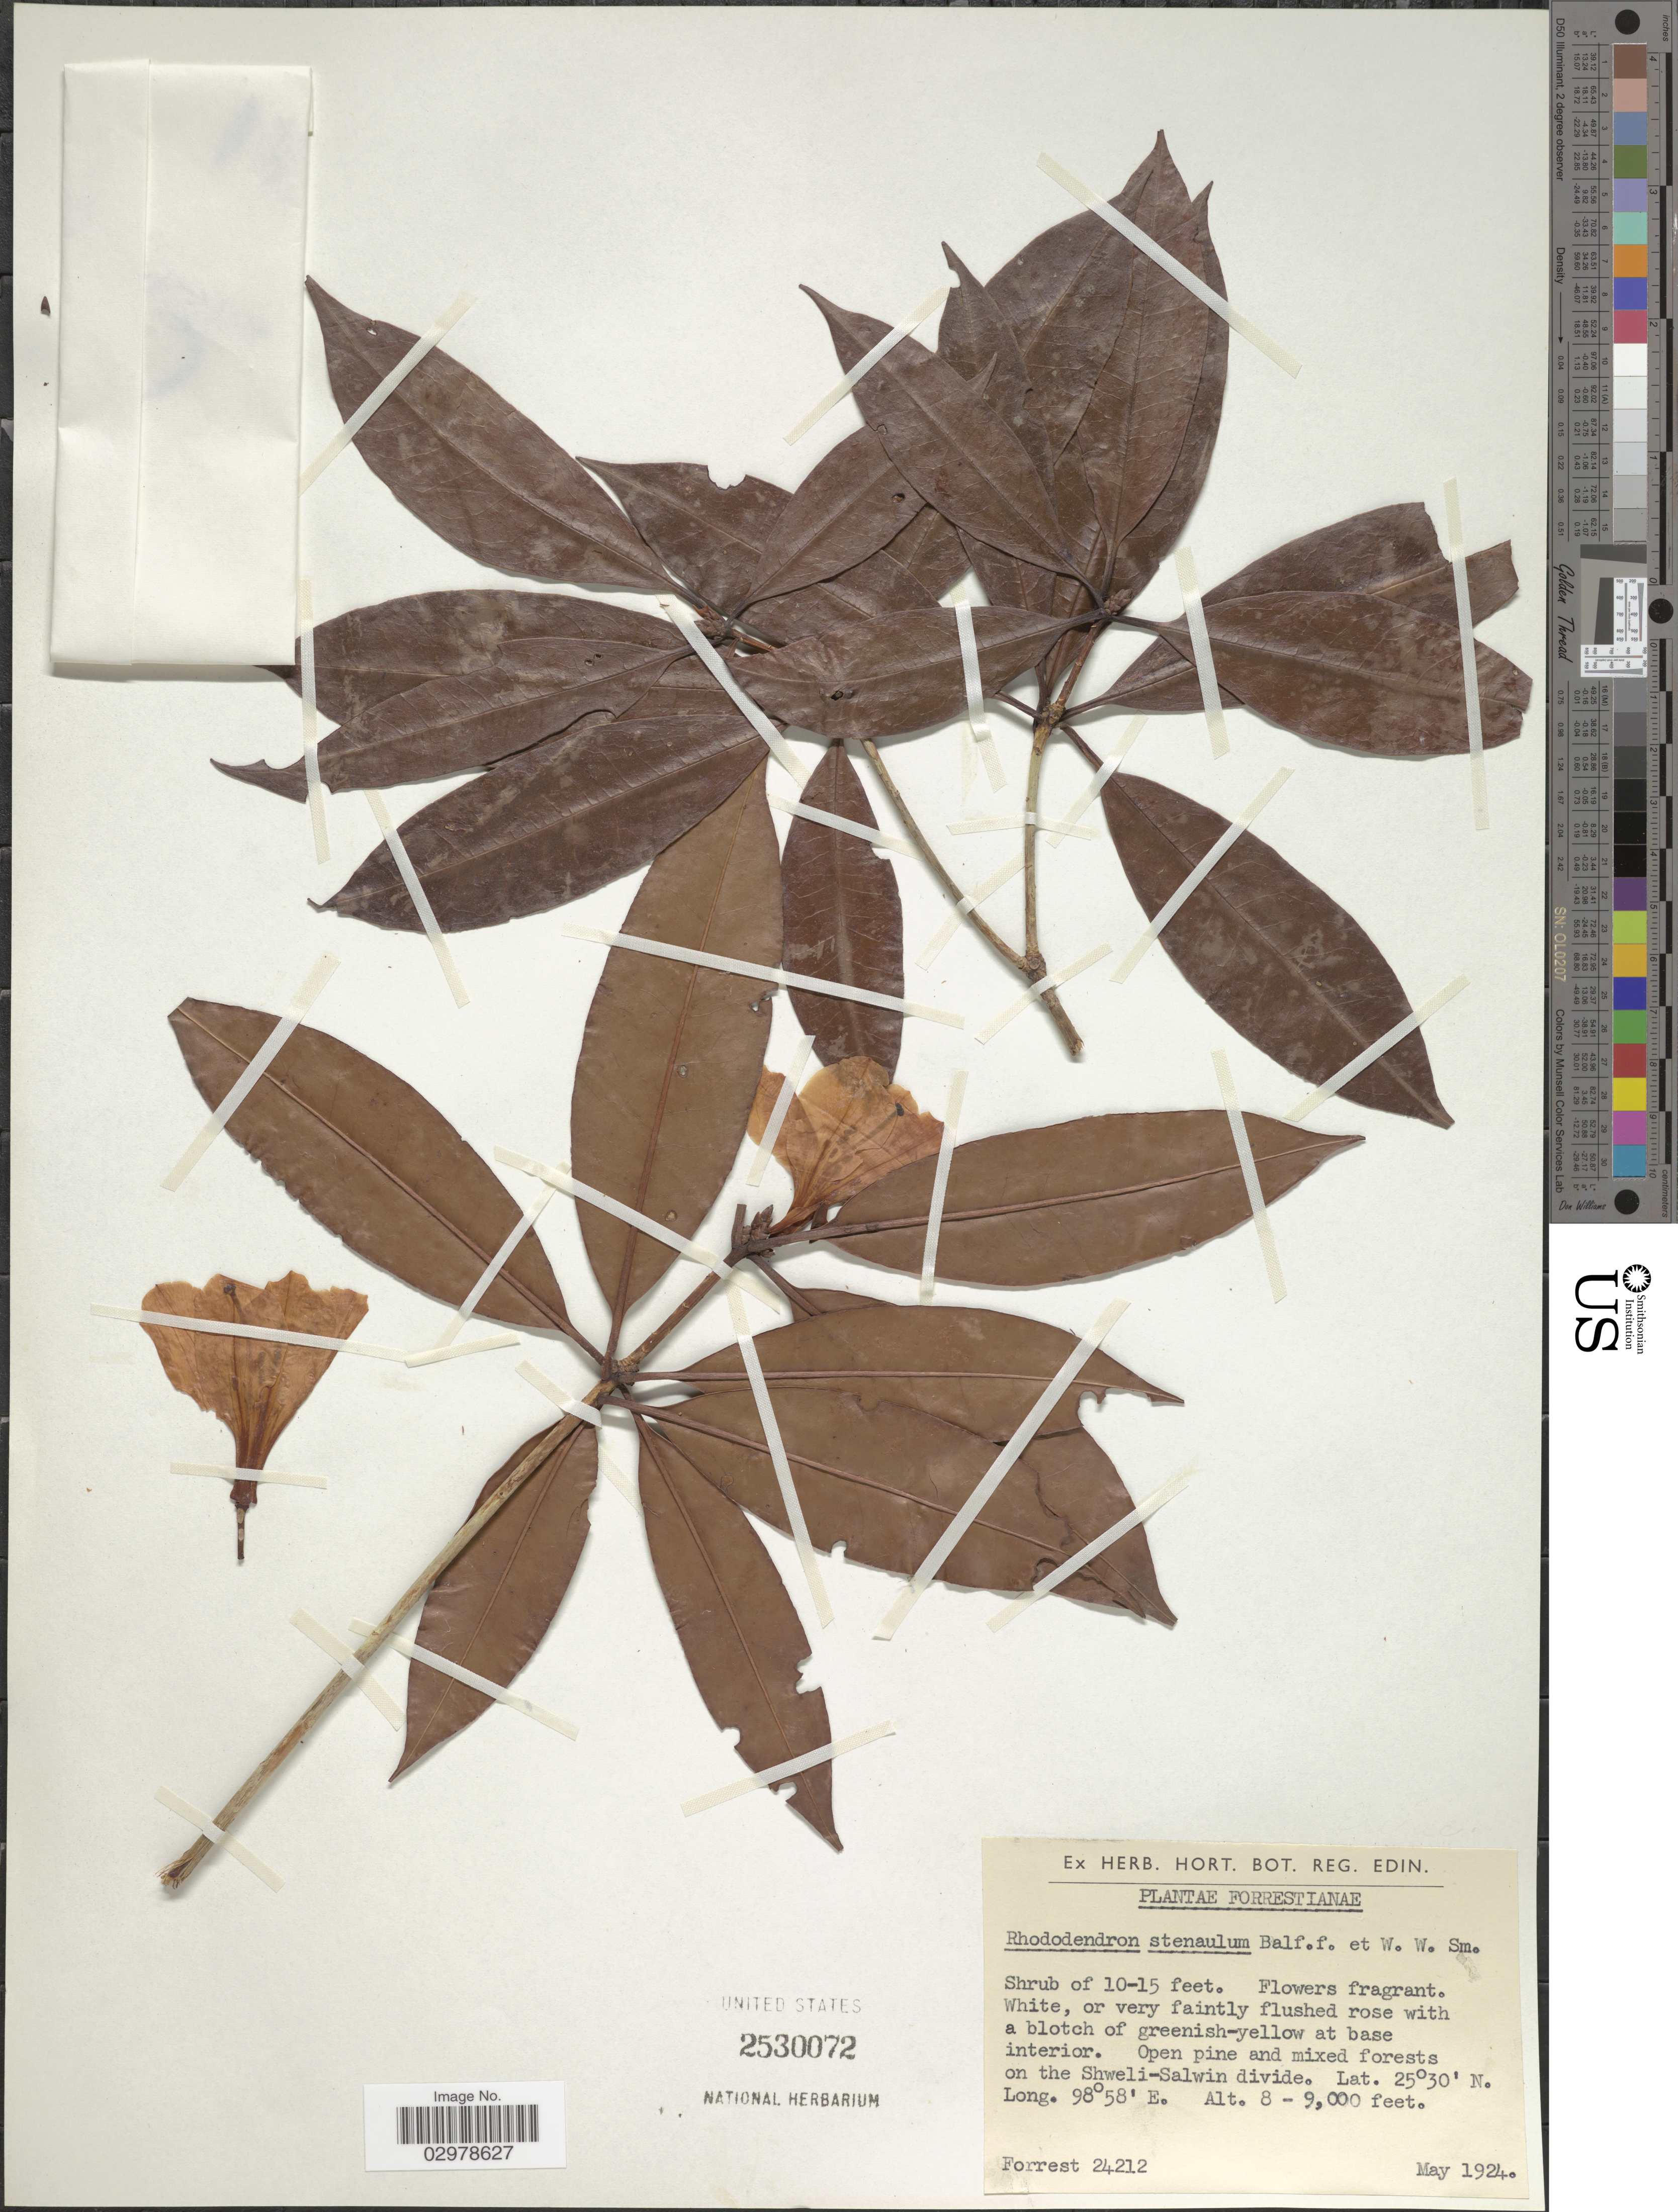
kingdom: Plantae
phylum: Tracheophyta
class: Magnoliopsida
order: Ericales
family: Ericaceae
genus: Rhododendron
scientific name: Rhododendron stenaulum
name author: Balf. f. & W.W. Sm.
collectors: -. Forrest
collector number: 24212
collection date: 1924-05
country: China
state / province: Yunnan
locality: Open pine and mixed forests on the Shweli-Salwin divide.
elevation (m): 2438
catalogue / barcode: US 2530072